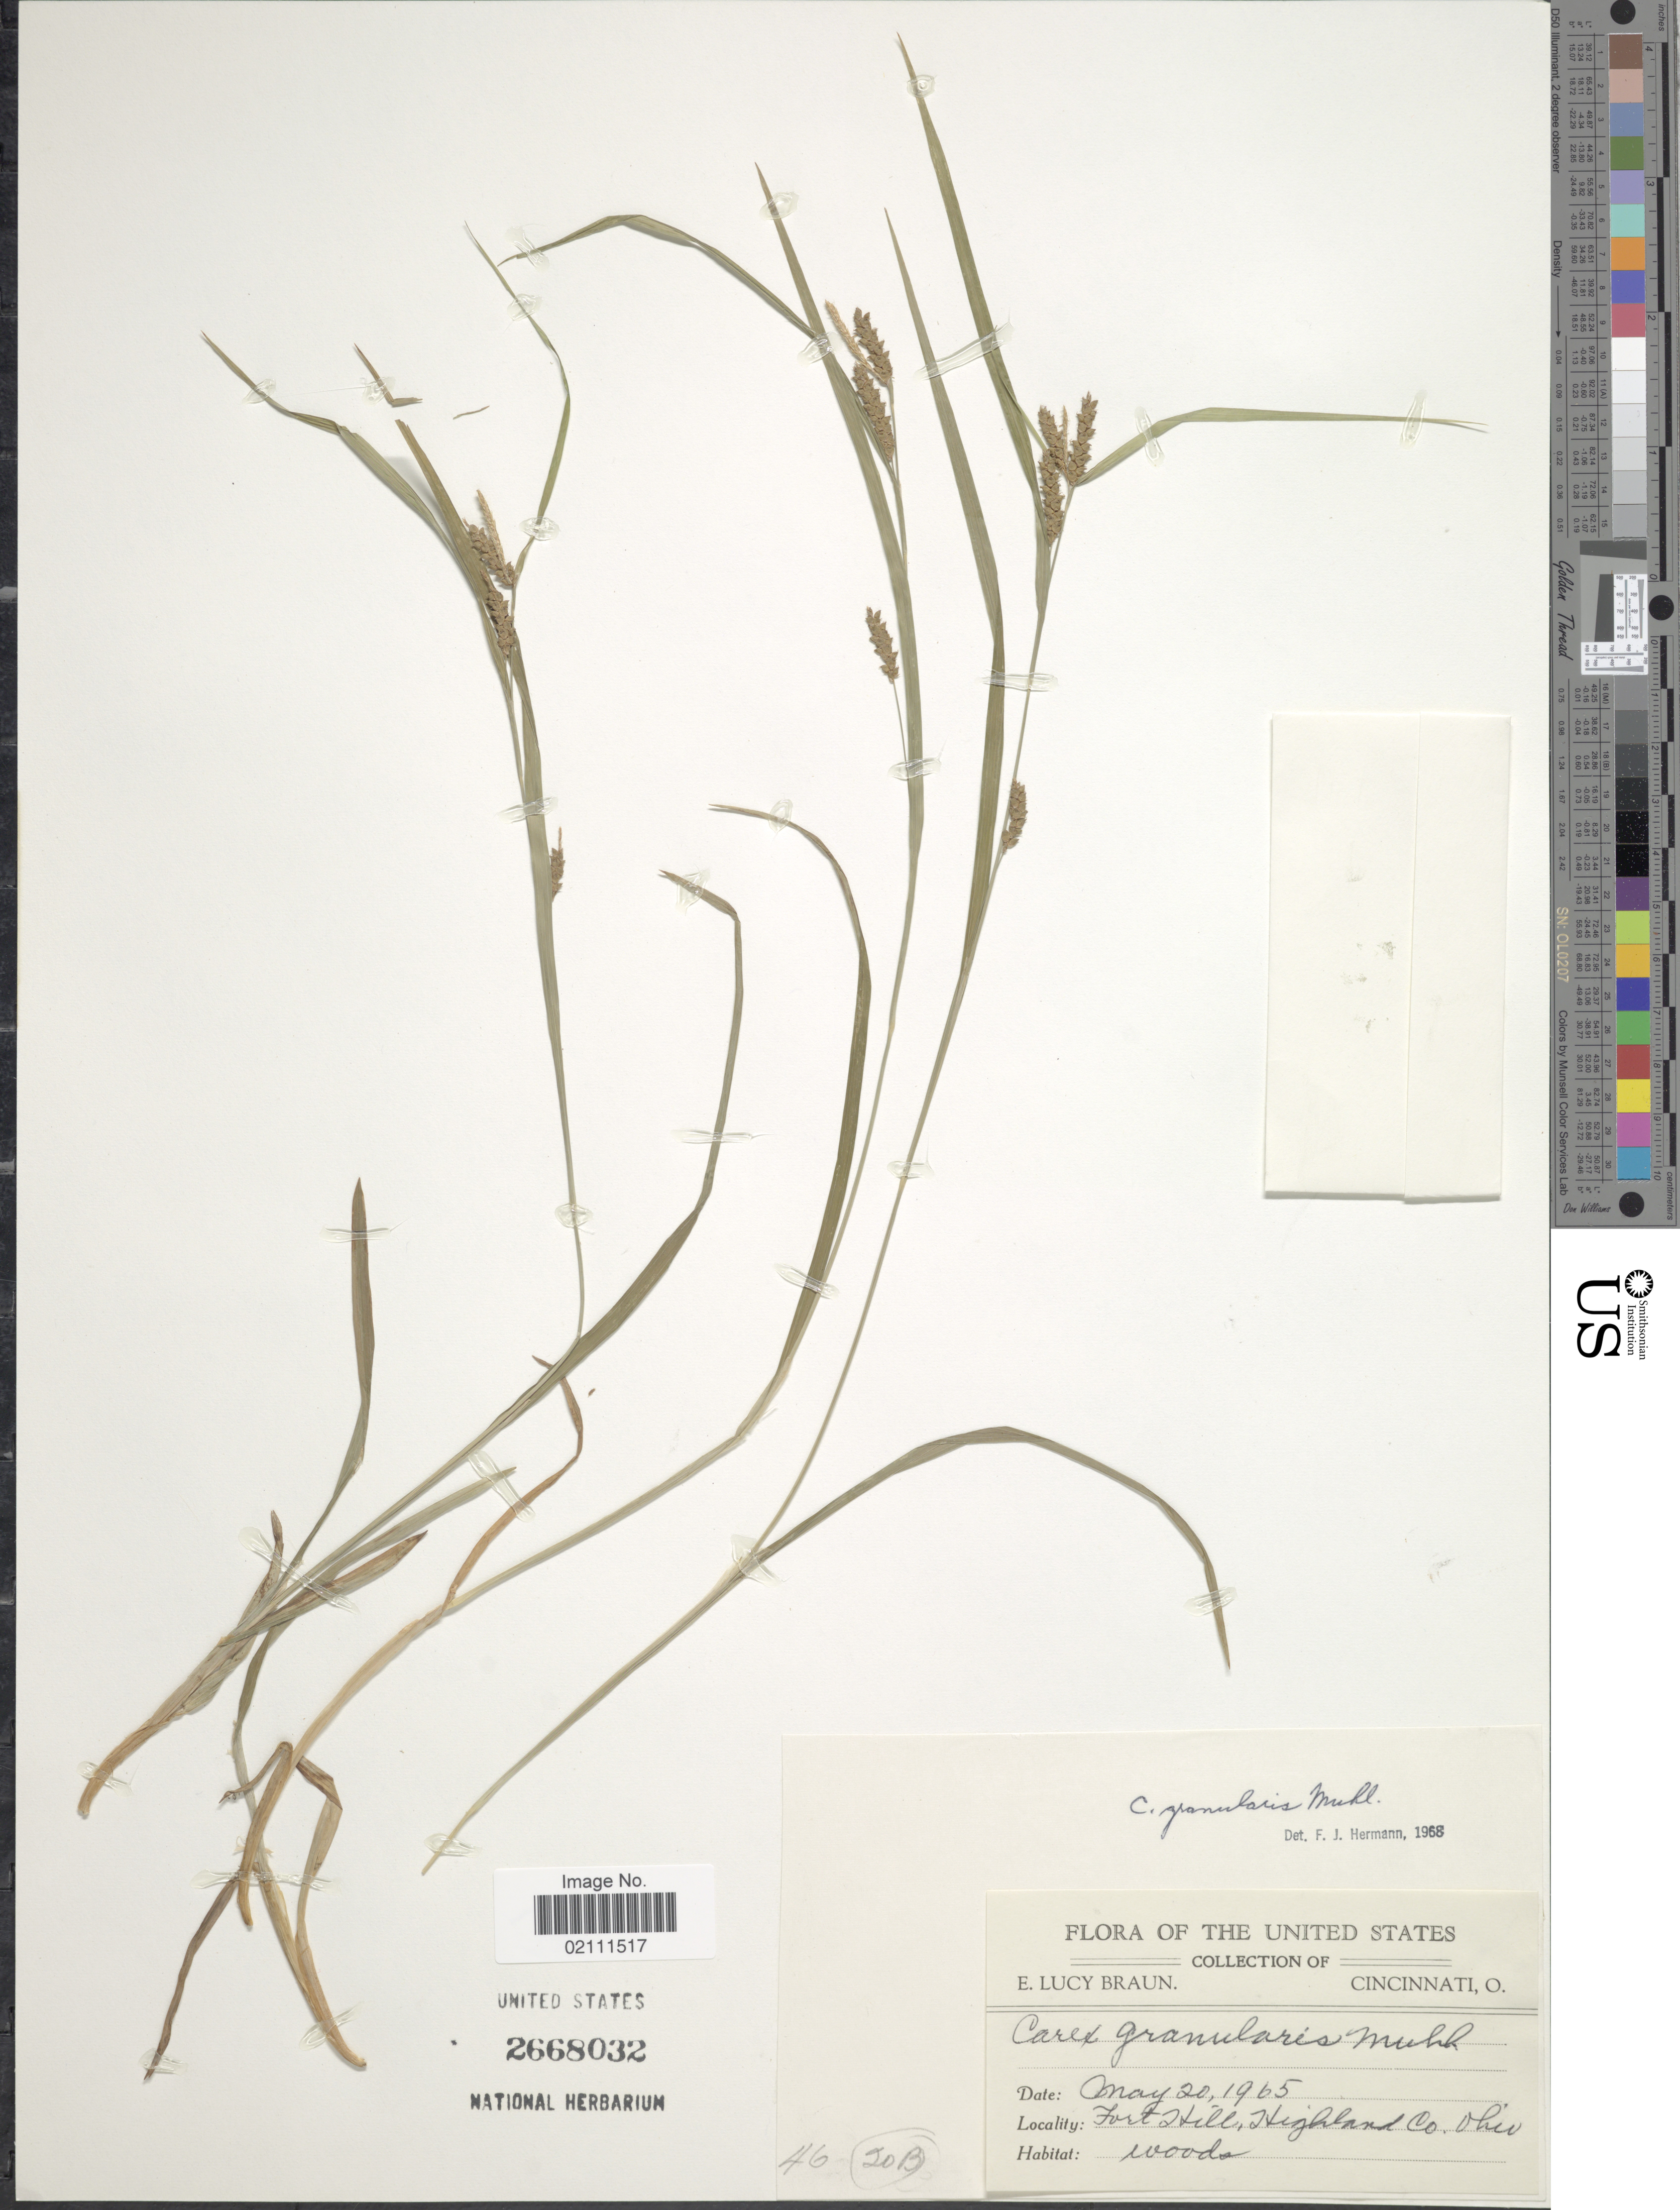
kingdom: Plantae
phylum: Tracheophyta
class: Liliopsida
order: Poales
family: Cyperaceae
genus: Carex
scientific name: Carex granularis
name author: Muhl. ex Willd.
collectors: E. L. Braun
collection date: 1965-05-20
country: United States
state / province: Ohio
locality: Fort Hill, Highlands Co., woods.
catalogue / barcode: US 2668032